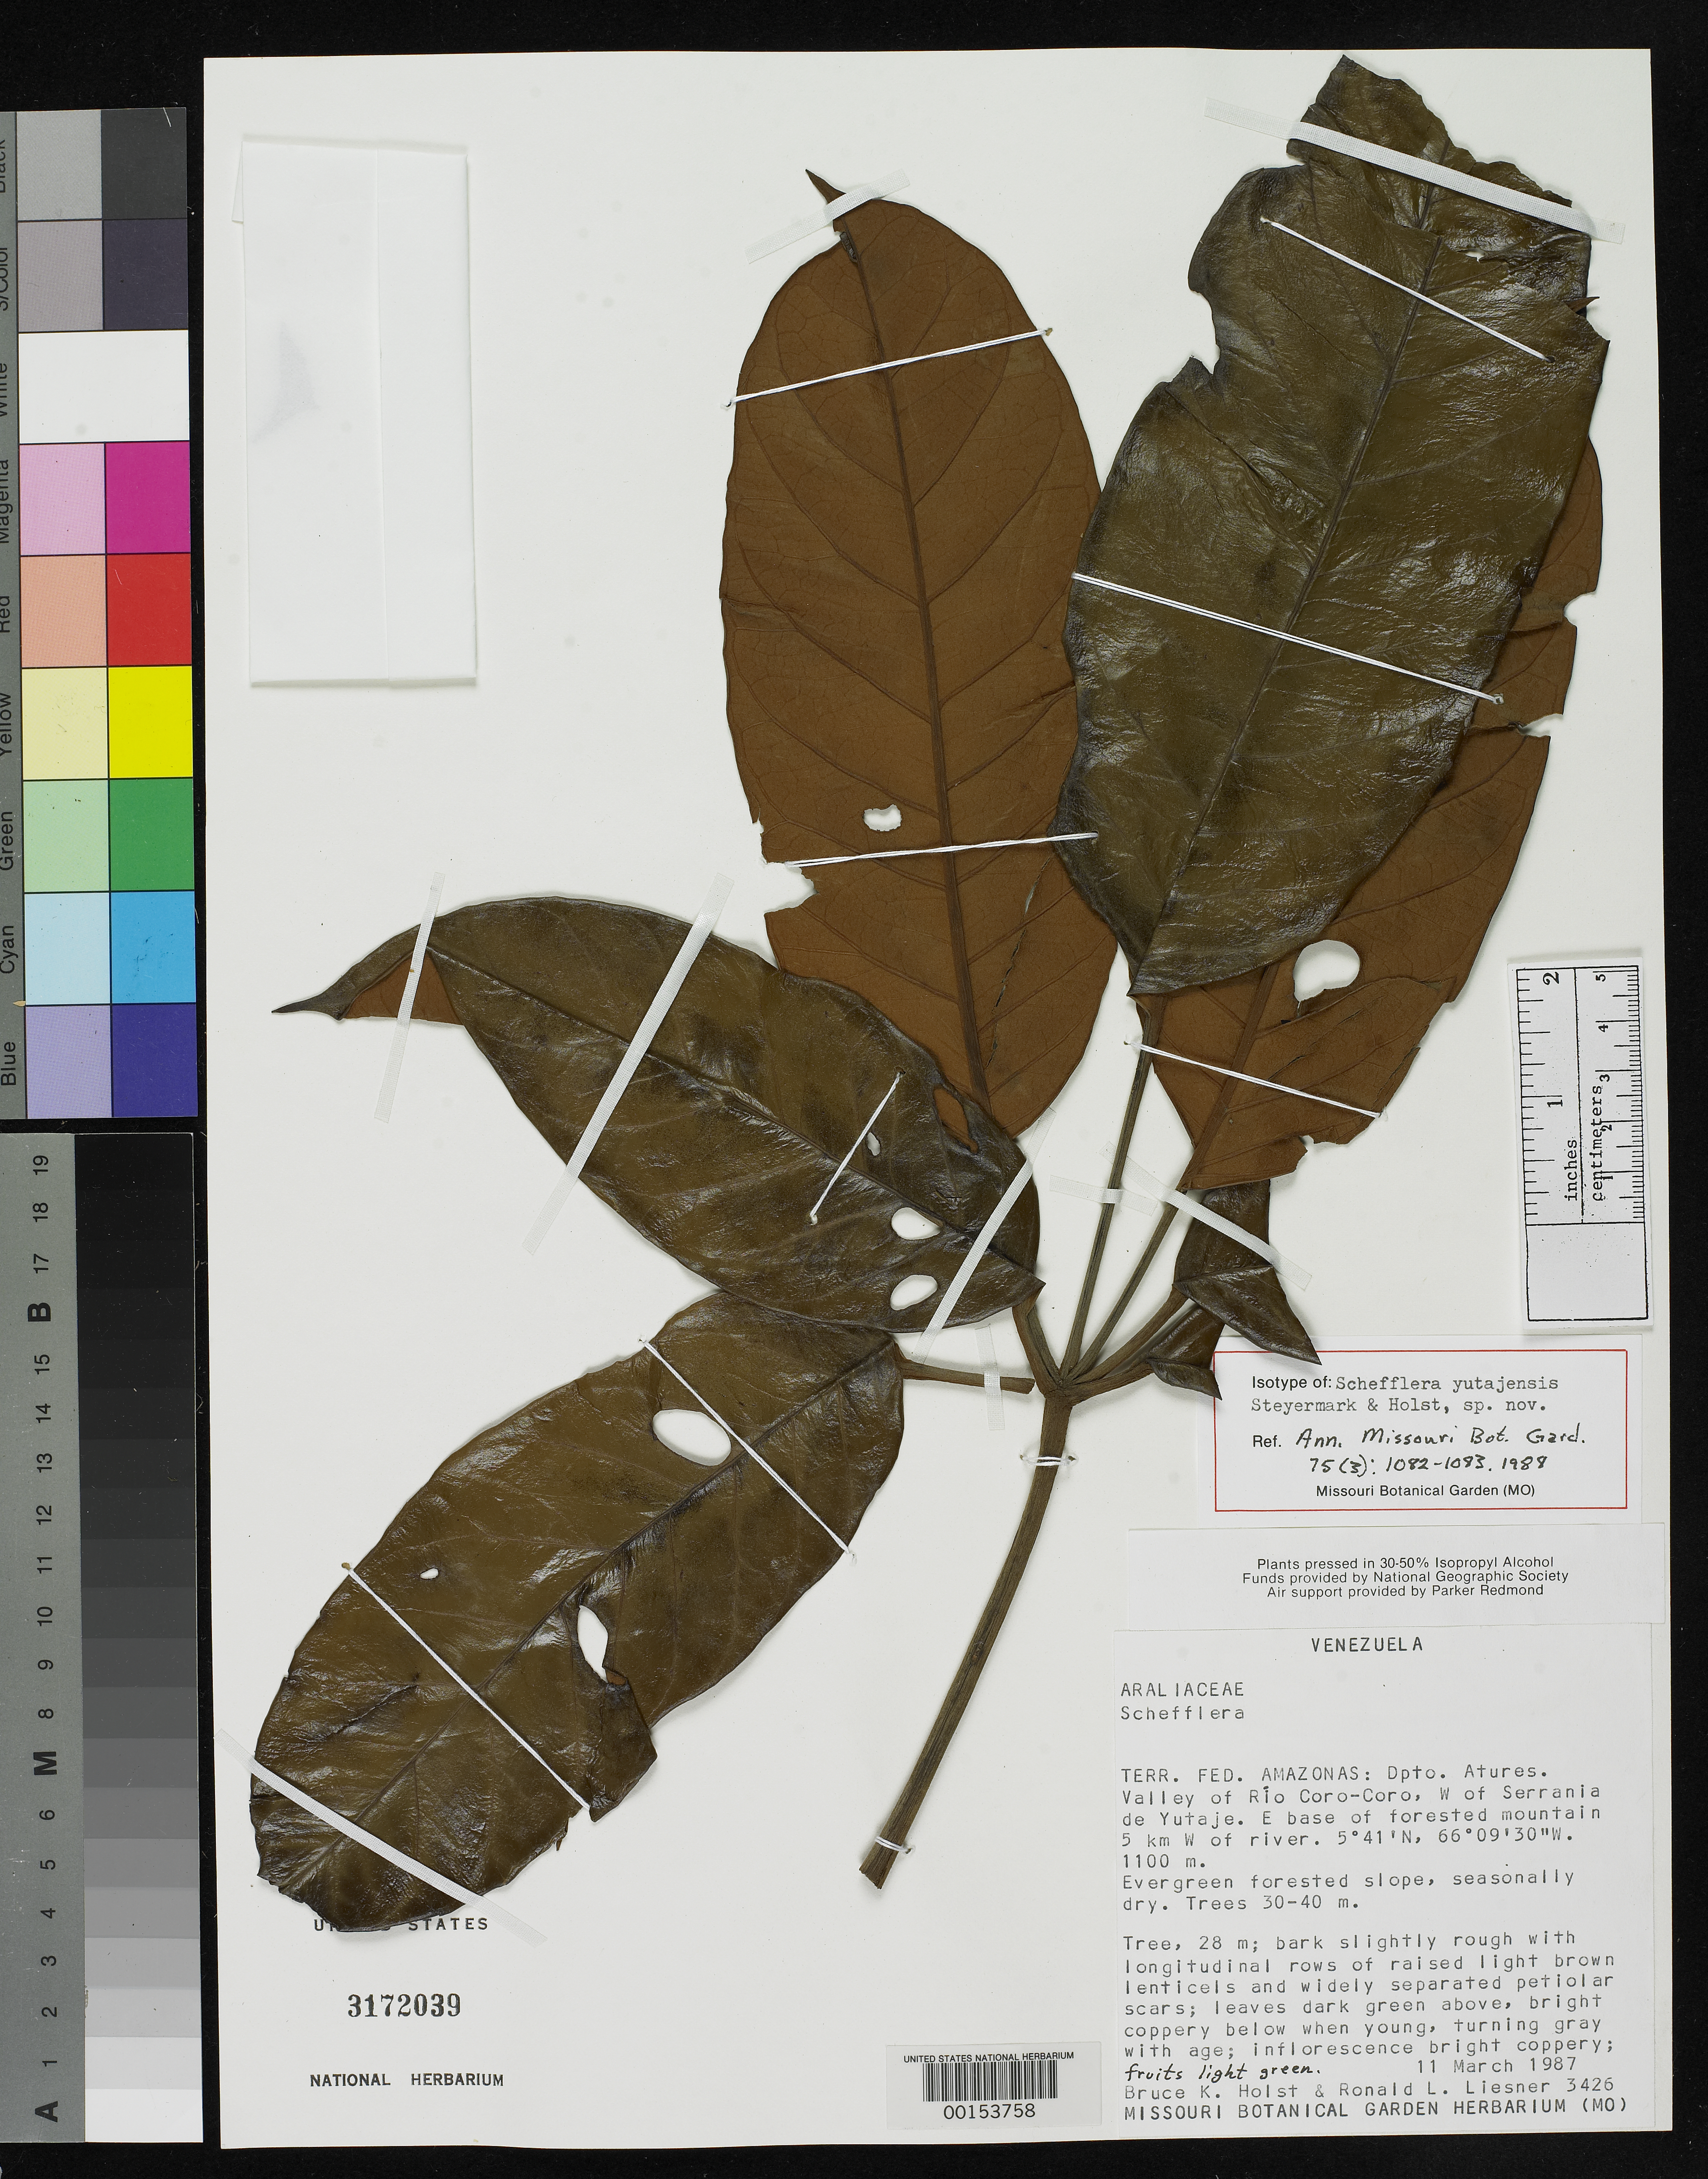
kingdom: Plantae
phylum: Tracheophyta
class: Magnoliopsida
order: Apiales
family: Araliaceae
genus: Schefflera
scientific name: Schefflera yutajensis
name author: Steyerm.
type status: Isotype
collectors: B. Holst & R. L. Liesner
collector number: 3426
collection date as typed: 11 Mar 1987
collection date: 1987-03-11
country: Venezuela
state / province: Amazonas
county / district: Atures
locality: Valley of Rio Coro-Coro, W of Serrania de Yutaje, E base of forested mountain 5 km W of river.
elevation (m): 1100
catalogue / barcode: US 3172039